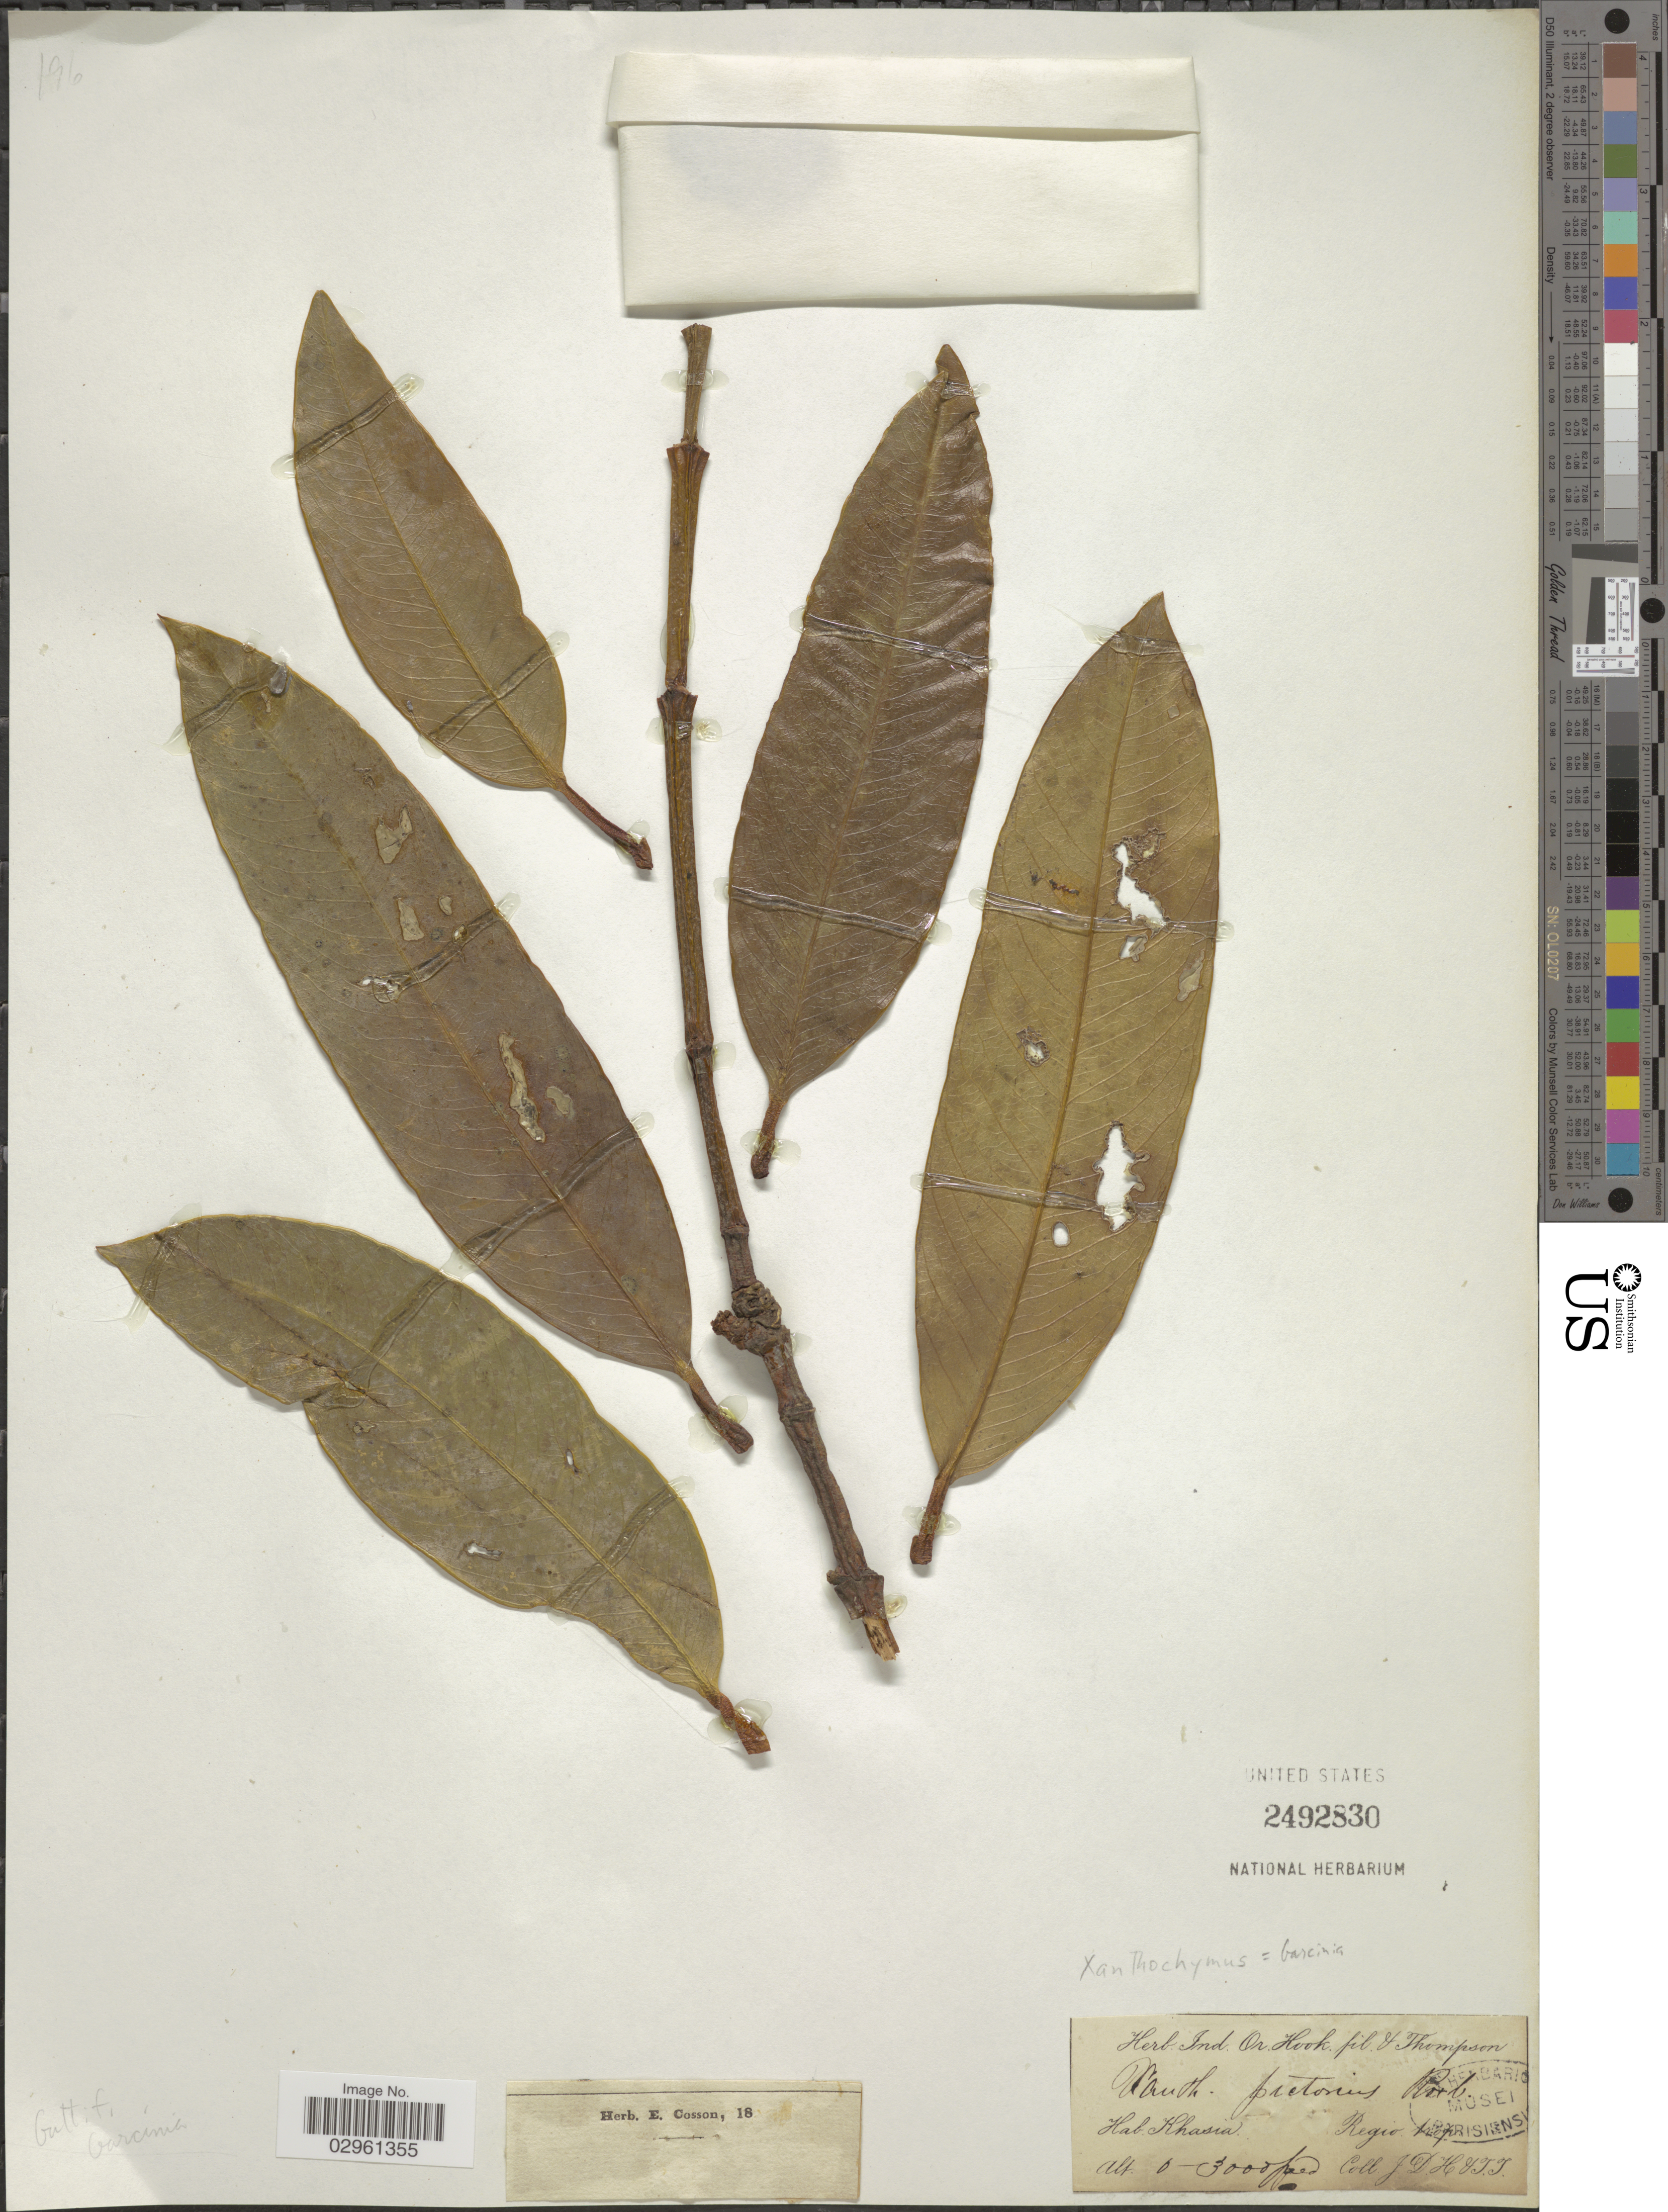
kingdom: Plantae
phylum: Tracheophyta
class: Magnoliopsida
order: Malpighiales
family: Clusiaceae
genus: Garcinia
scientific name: Garcinia xanthochymus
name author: Hook. f. ex T. Anderson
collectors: J. D. Hooker & T. Thomson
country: India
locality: Khasia. Regio. trop.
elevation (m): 0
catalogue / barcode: US 2492830